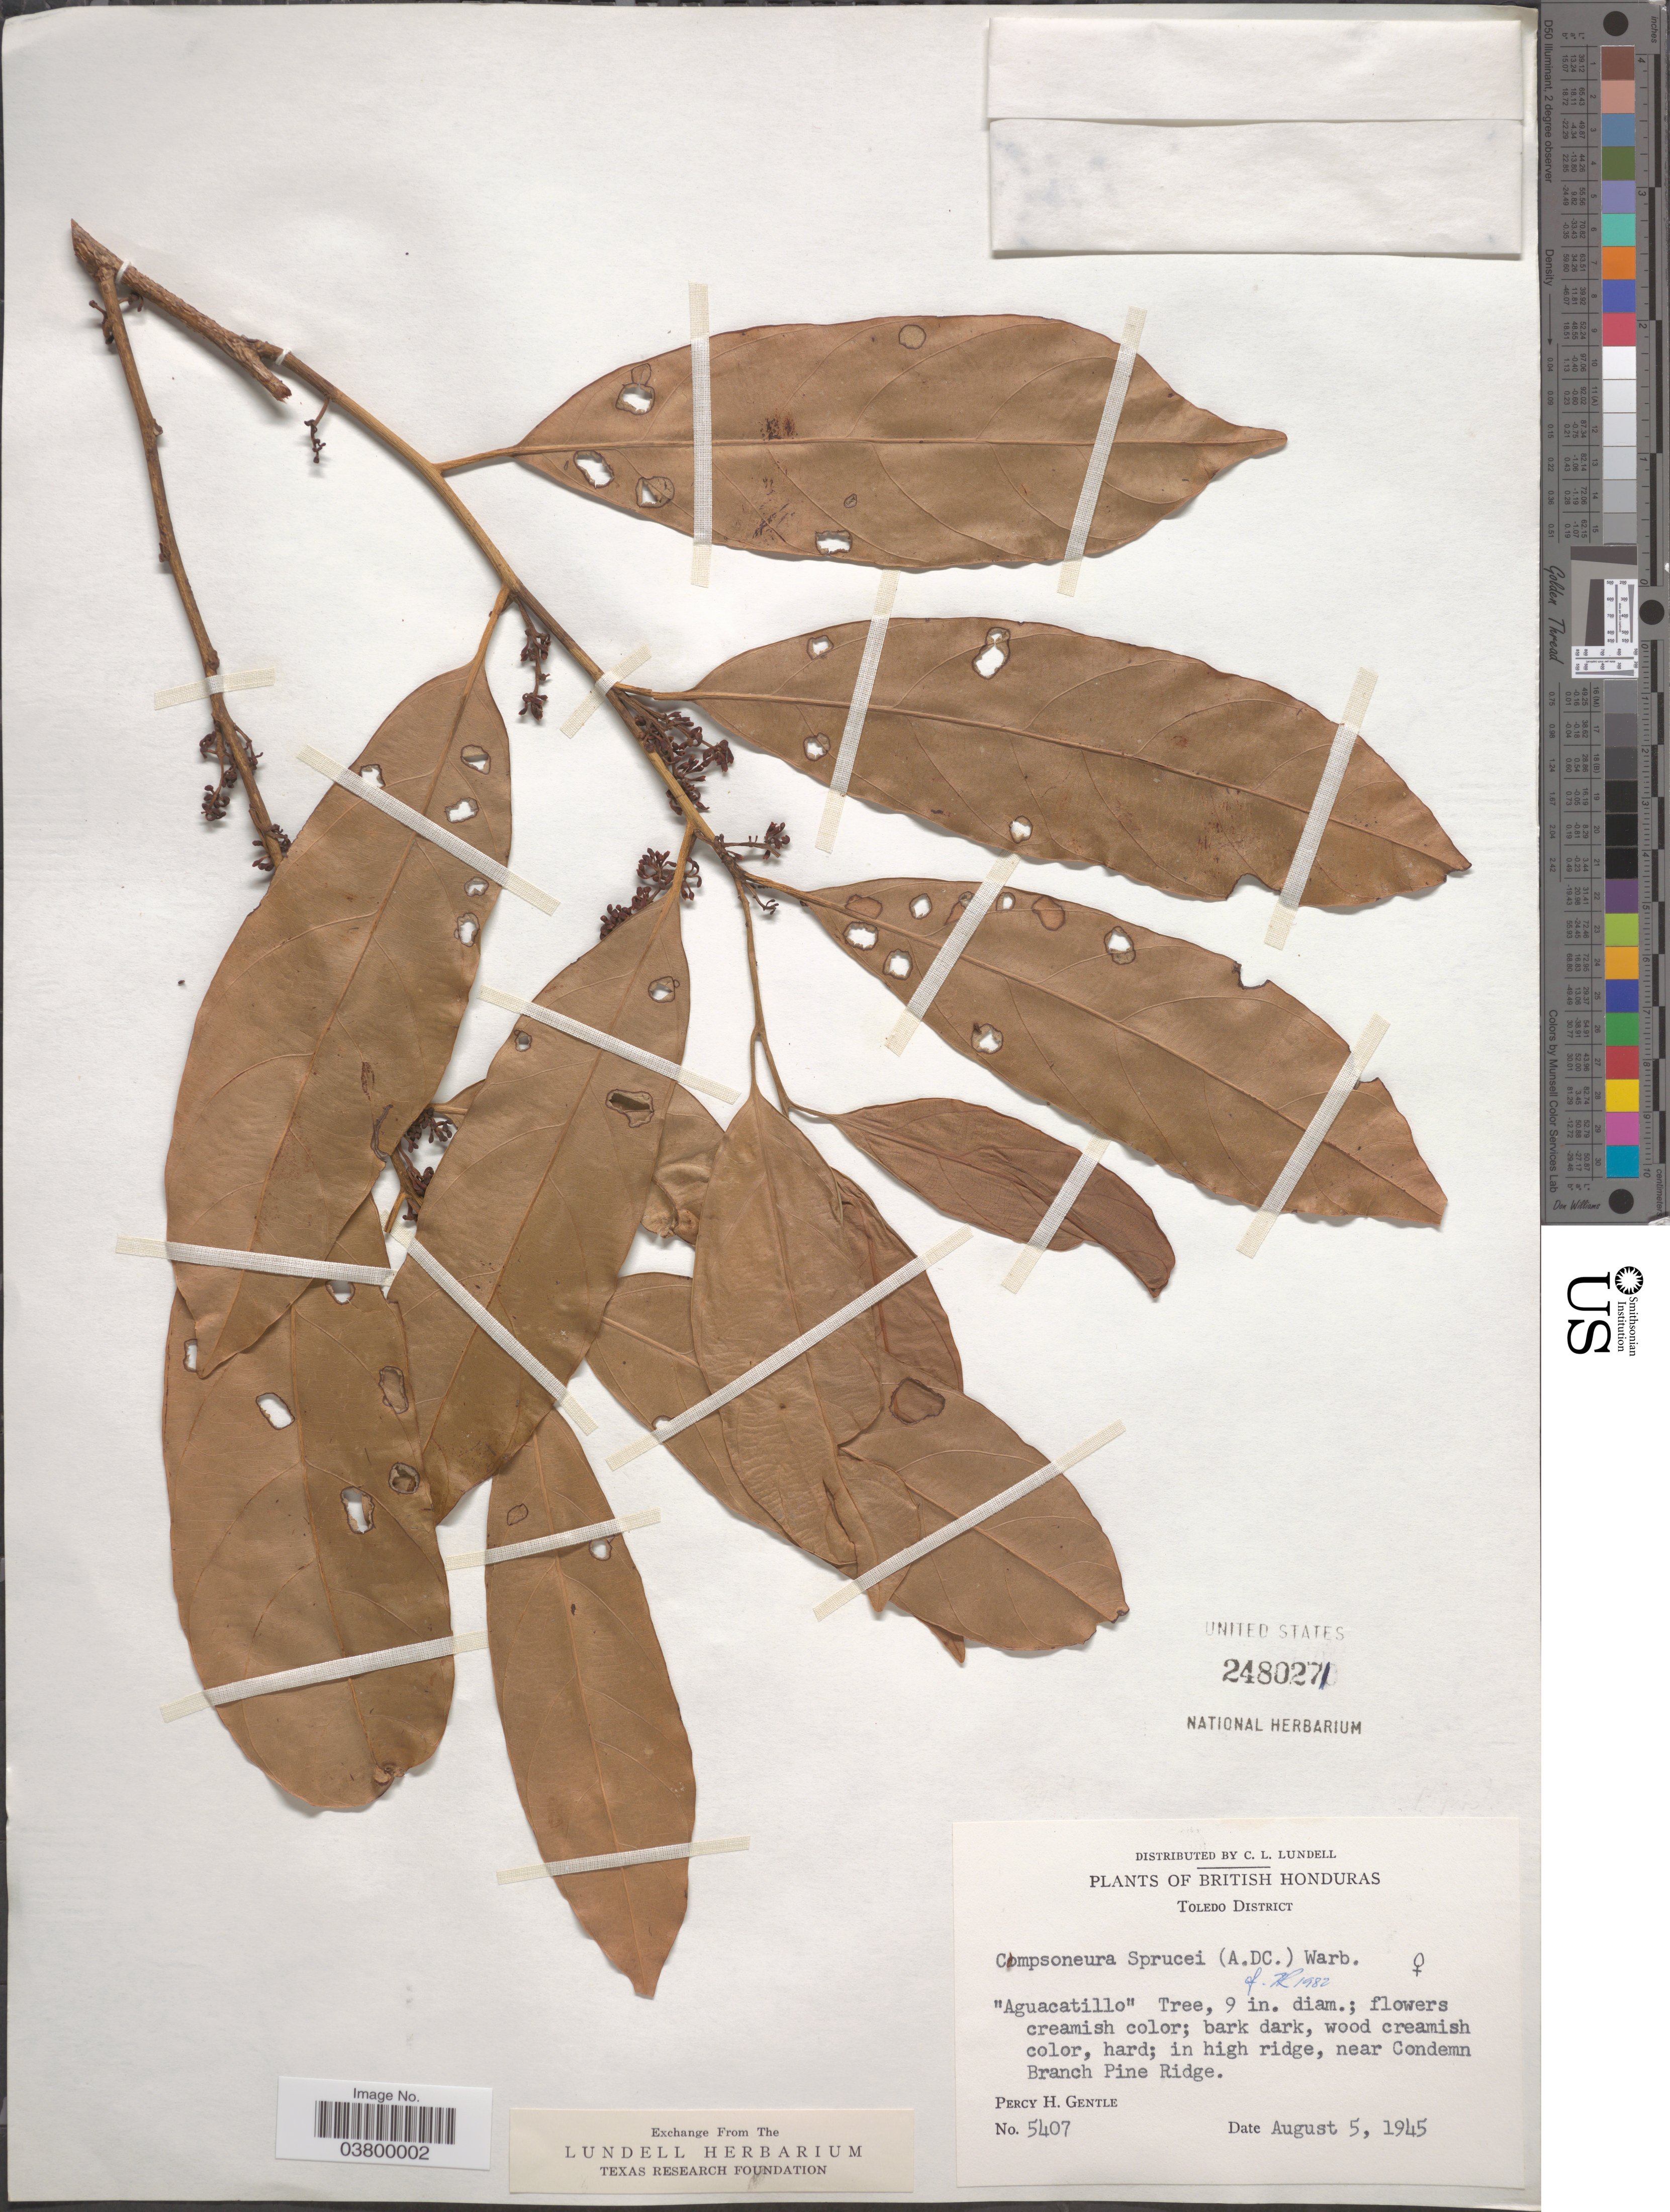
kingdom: Plantae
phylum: Tracheophyta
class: Magnoliopsida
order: Magnoliales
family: Myristicaceae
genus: Compsoneura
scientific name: Compsoneura sprucei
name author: (A. DC.) Warb.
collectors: P. H. Gentle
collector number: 5407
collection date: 1945-08-05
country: Belize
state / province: Toledo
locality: British Honduras. Toledo District. In high ridge, near Condemn Branch Pine Ridge.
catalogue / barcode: US 2480271